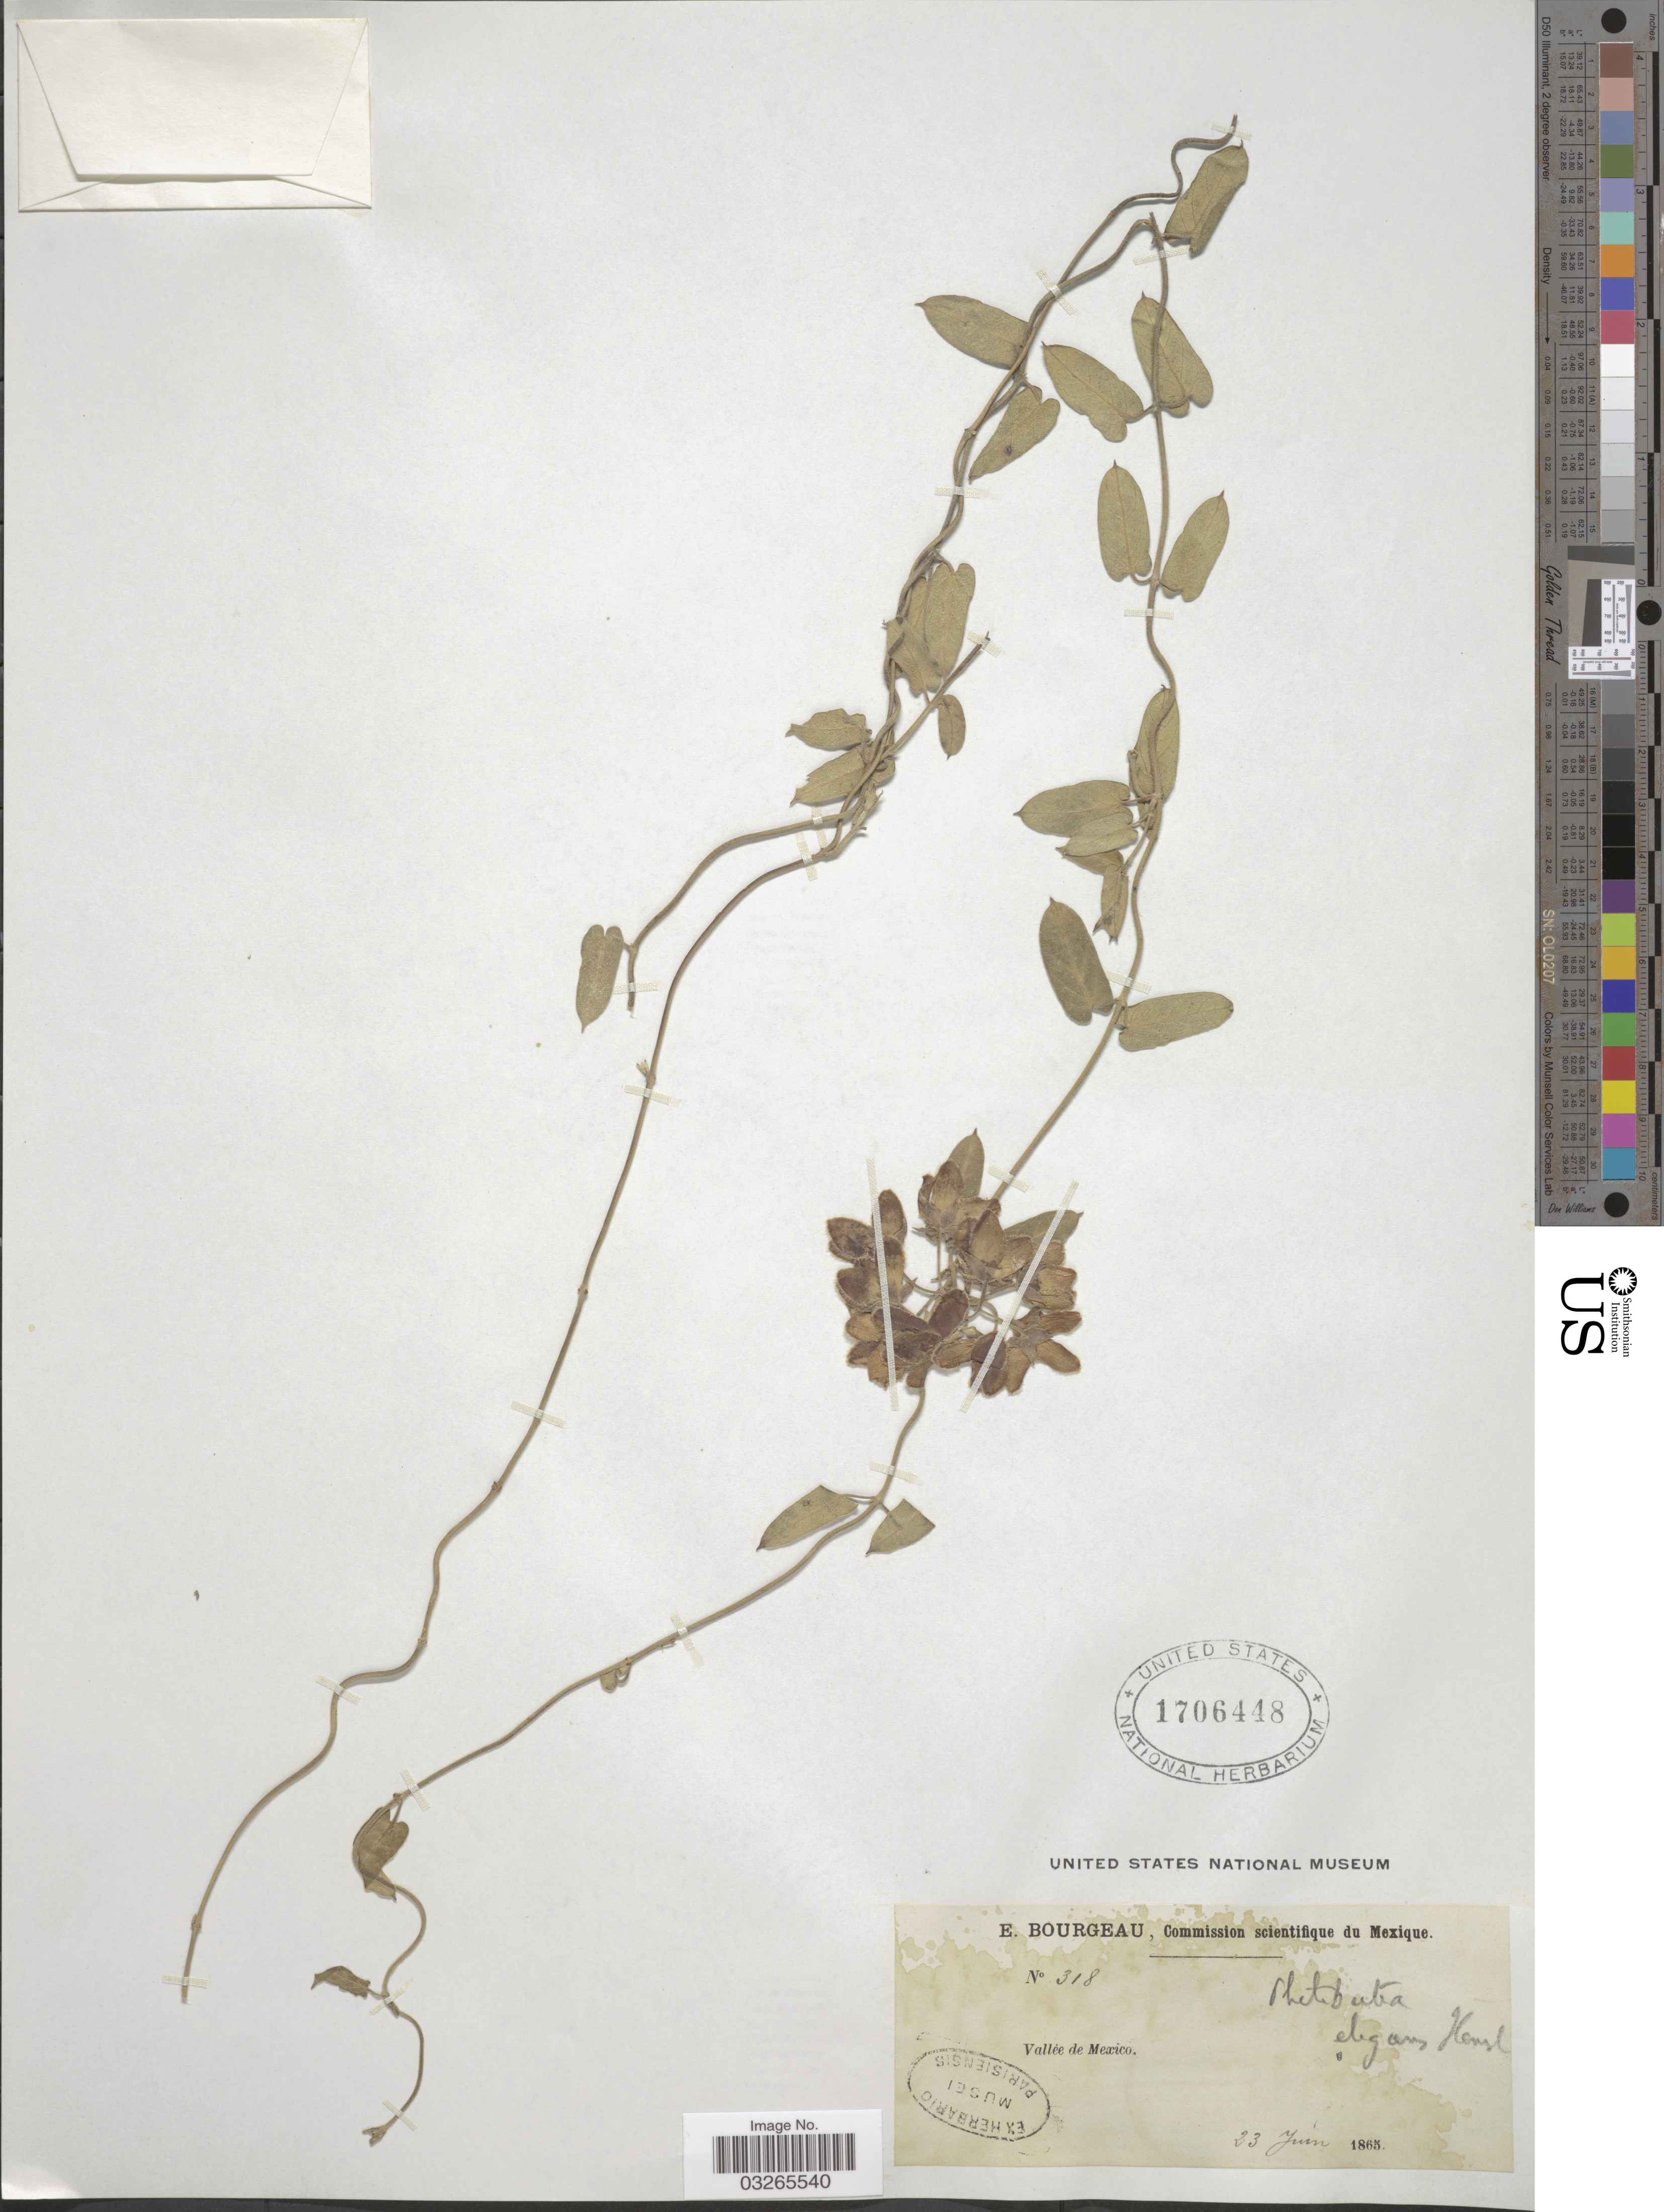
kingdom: Plantae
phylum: Tracheophyta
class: Magnoliopsida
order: Gentianales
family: Apocynaceae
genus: Sarcostemma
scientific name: Sarcostemma elegans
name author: Decne.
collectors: E. Bourgeau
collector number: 318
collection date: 1865-06-23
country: Mexico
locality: Vallée de Mexico.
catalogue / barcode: US 1706448